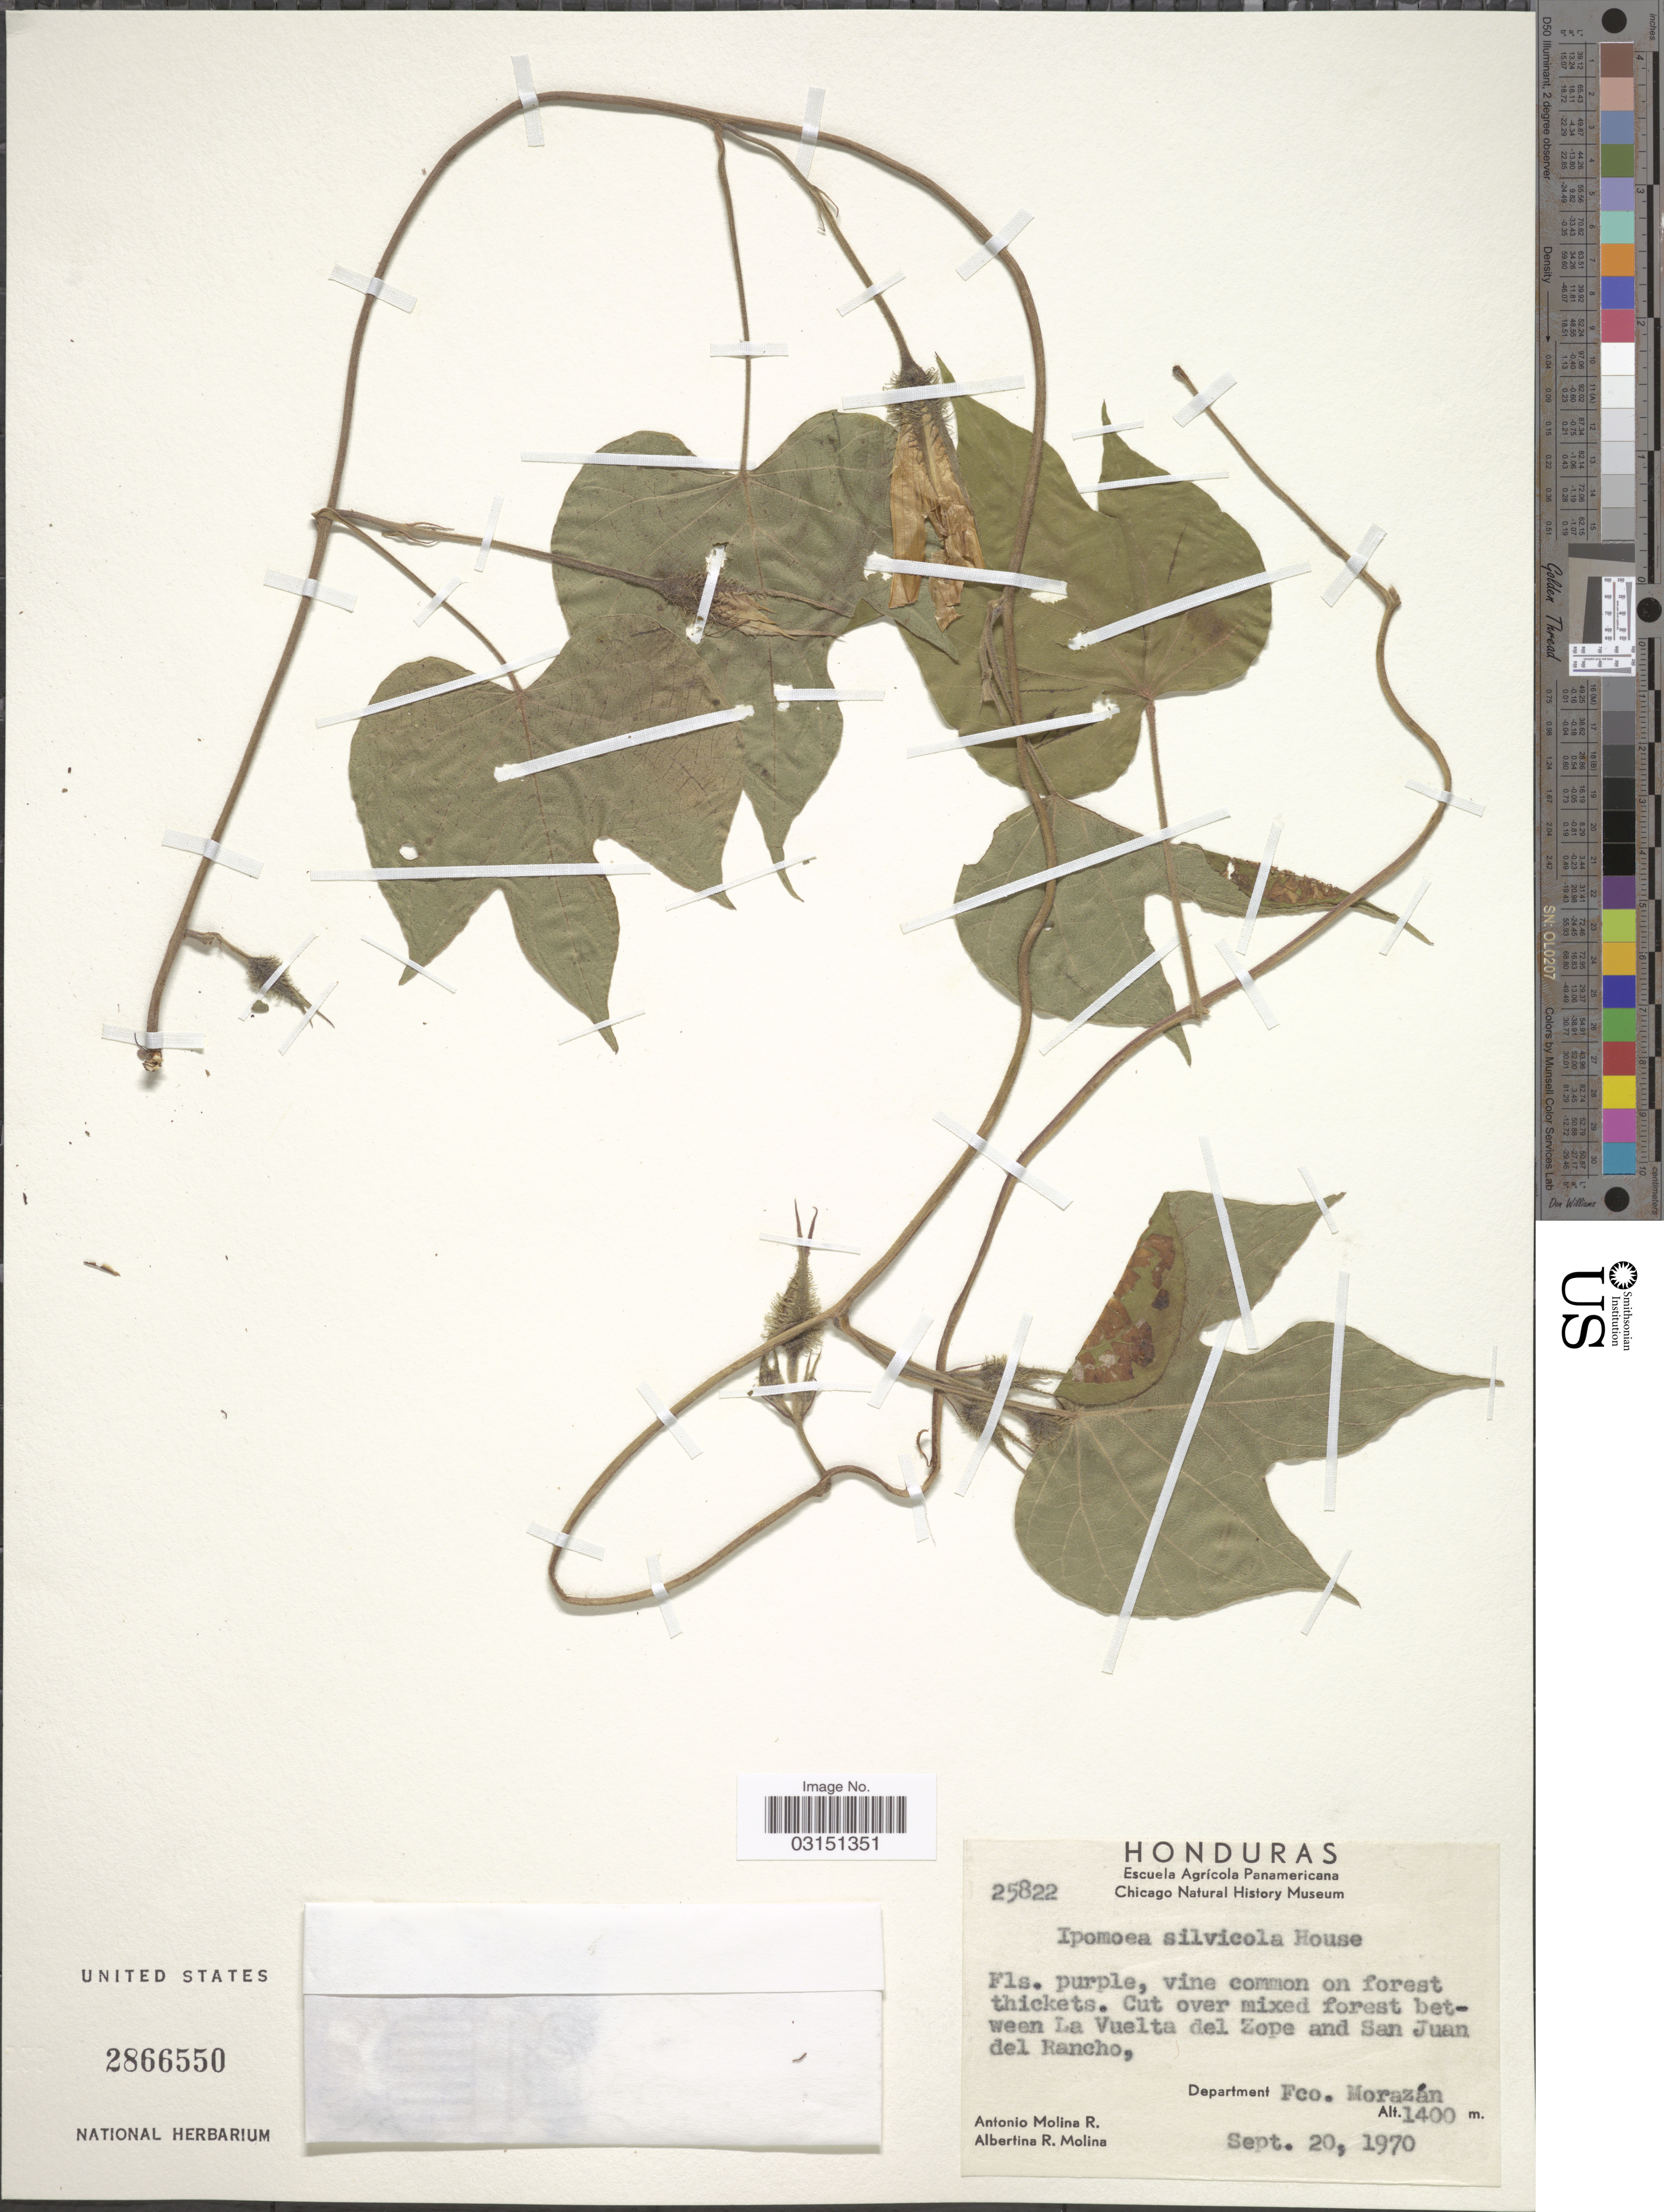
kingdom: Plantae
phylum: Tracheophyta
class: Magnoliopsida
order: Solanales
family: Convolvulaceae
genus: Ipomoea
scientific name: Ipomoea silvicola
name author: House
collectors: A. Molina R. & A. R. Molina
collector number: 25822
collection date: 1970-09-20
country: Honduras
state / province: Fco. Morazán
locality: Between La Vuelta del Zope and San Juan del Rancho, Department Fco. Morazán.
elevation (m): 1400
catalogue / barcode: US 2866550